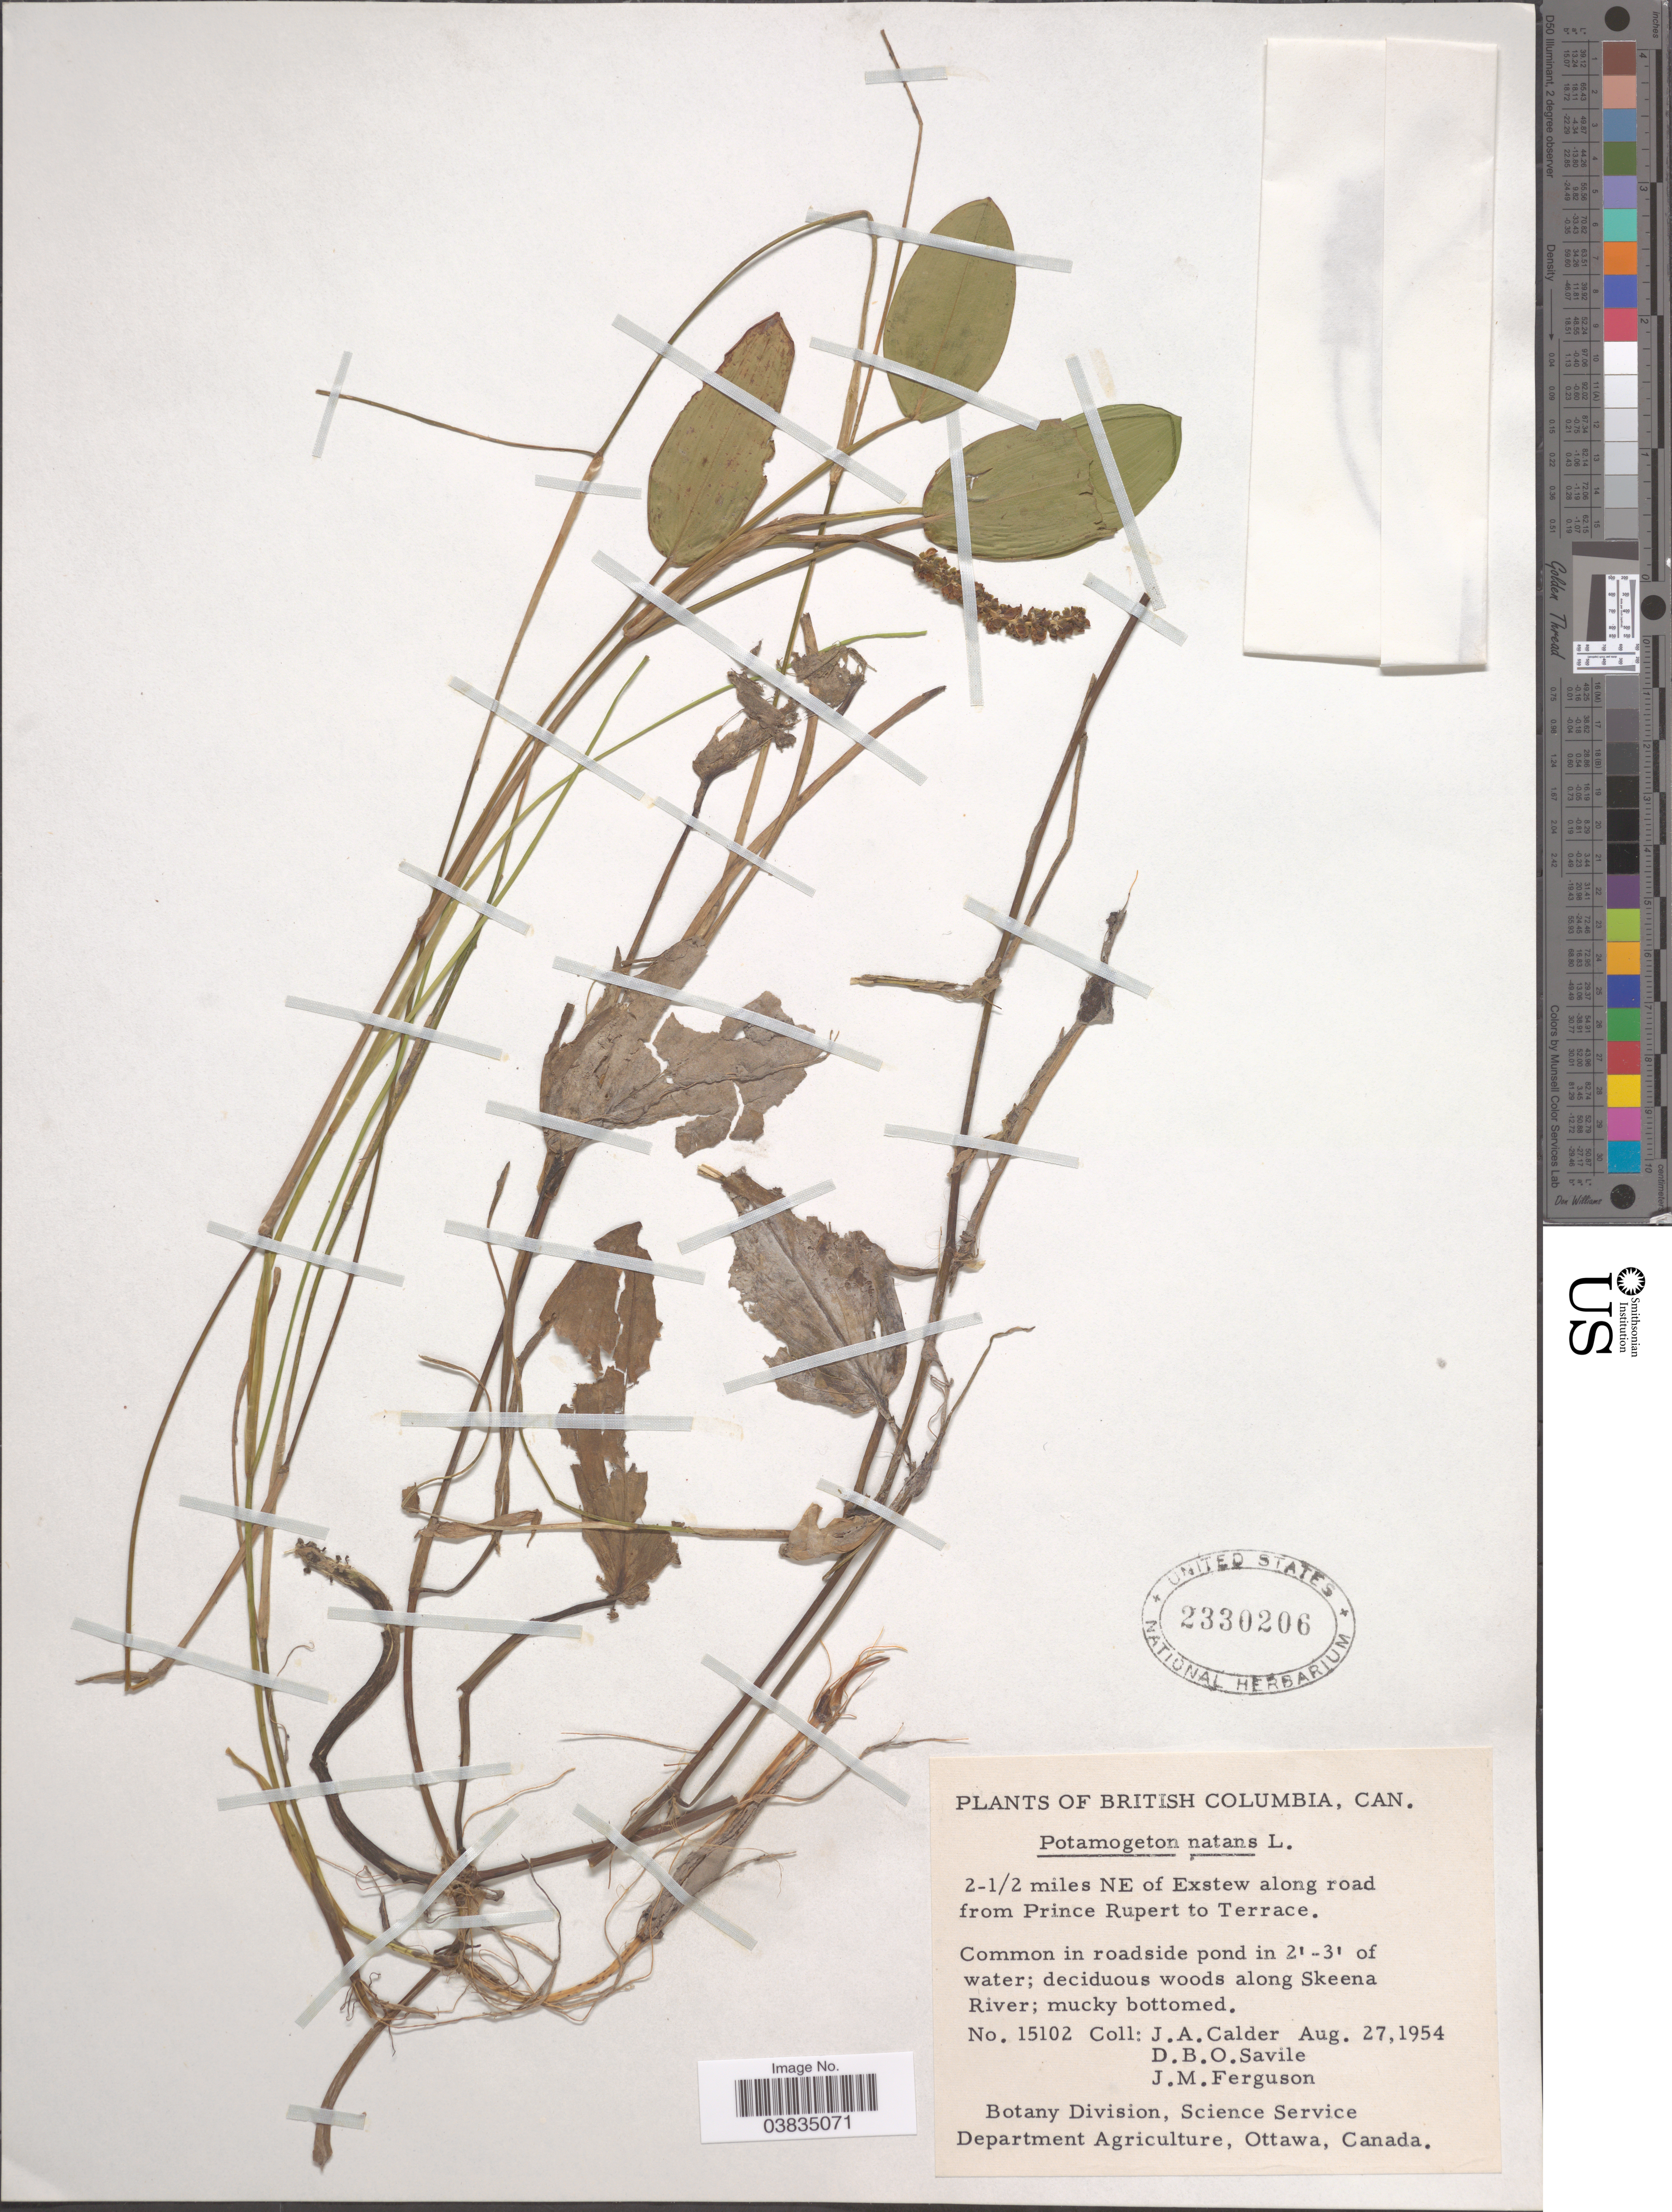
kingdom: Plantae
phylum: Tracheophyta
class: Liliopsida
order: Alismatales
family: Potamogetonaceae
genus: Potamogeton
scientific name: Potamogeton natans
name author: L.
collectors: J. A. Calder, D. Savile & J. M. Ferguson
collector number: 15102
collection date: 1954-08-27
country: Canada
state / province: British Columbia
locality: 2-½ miles NE of Exstew along road from Prince Rupert to Terrace. Deciduous woods along Skeena River.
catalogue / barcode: US 2330206